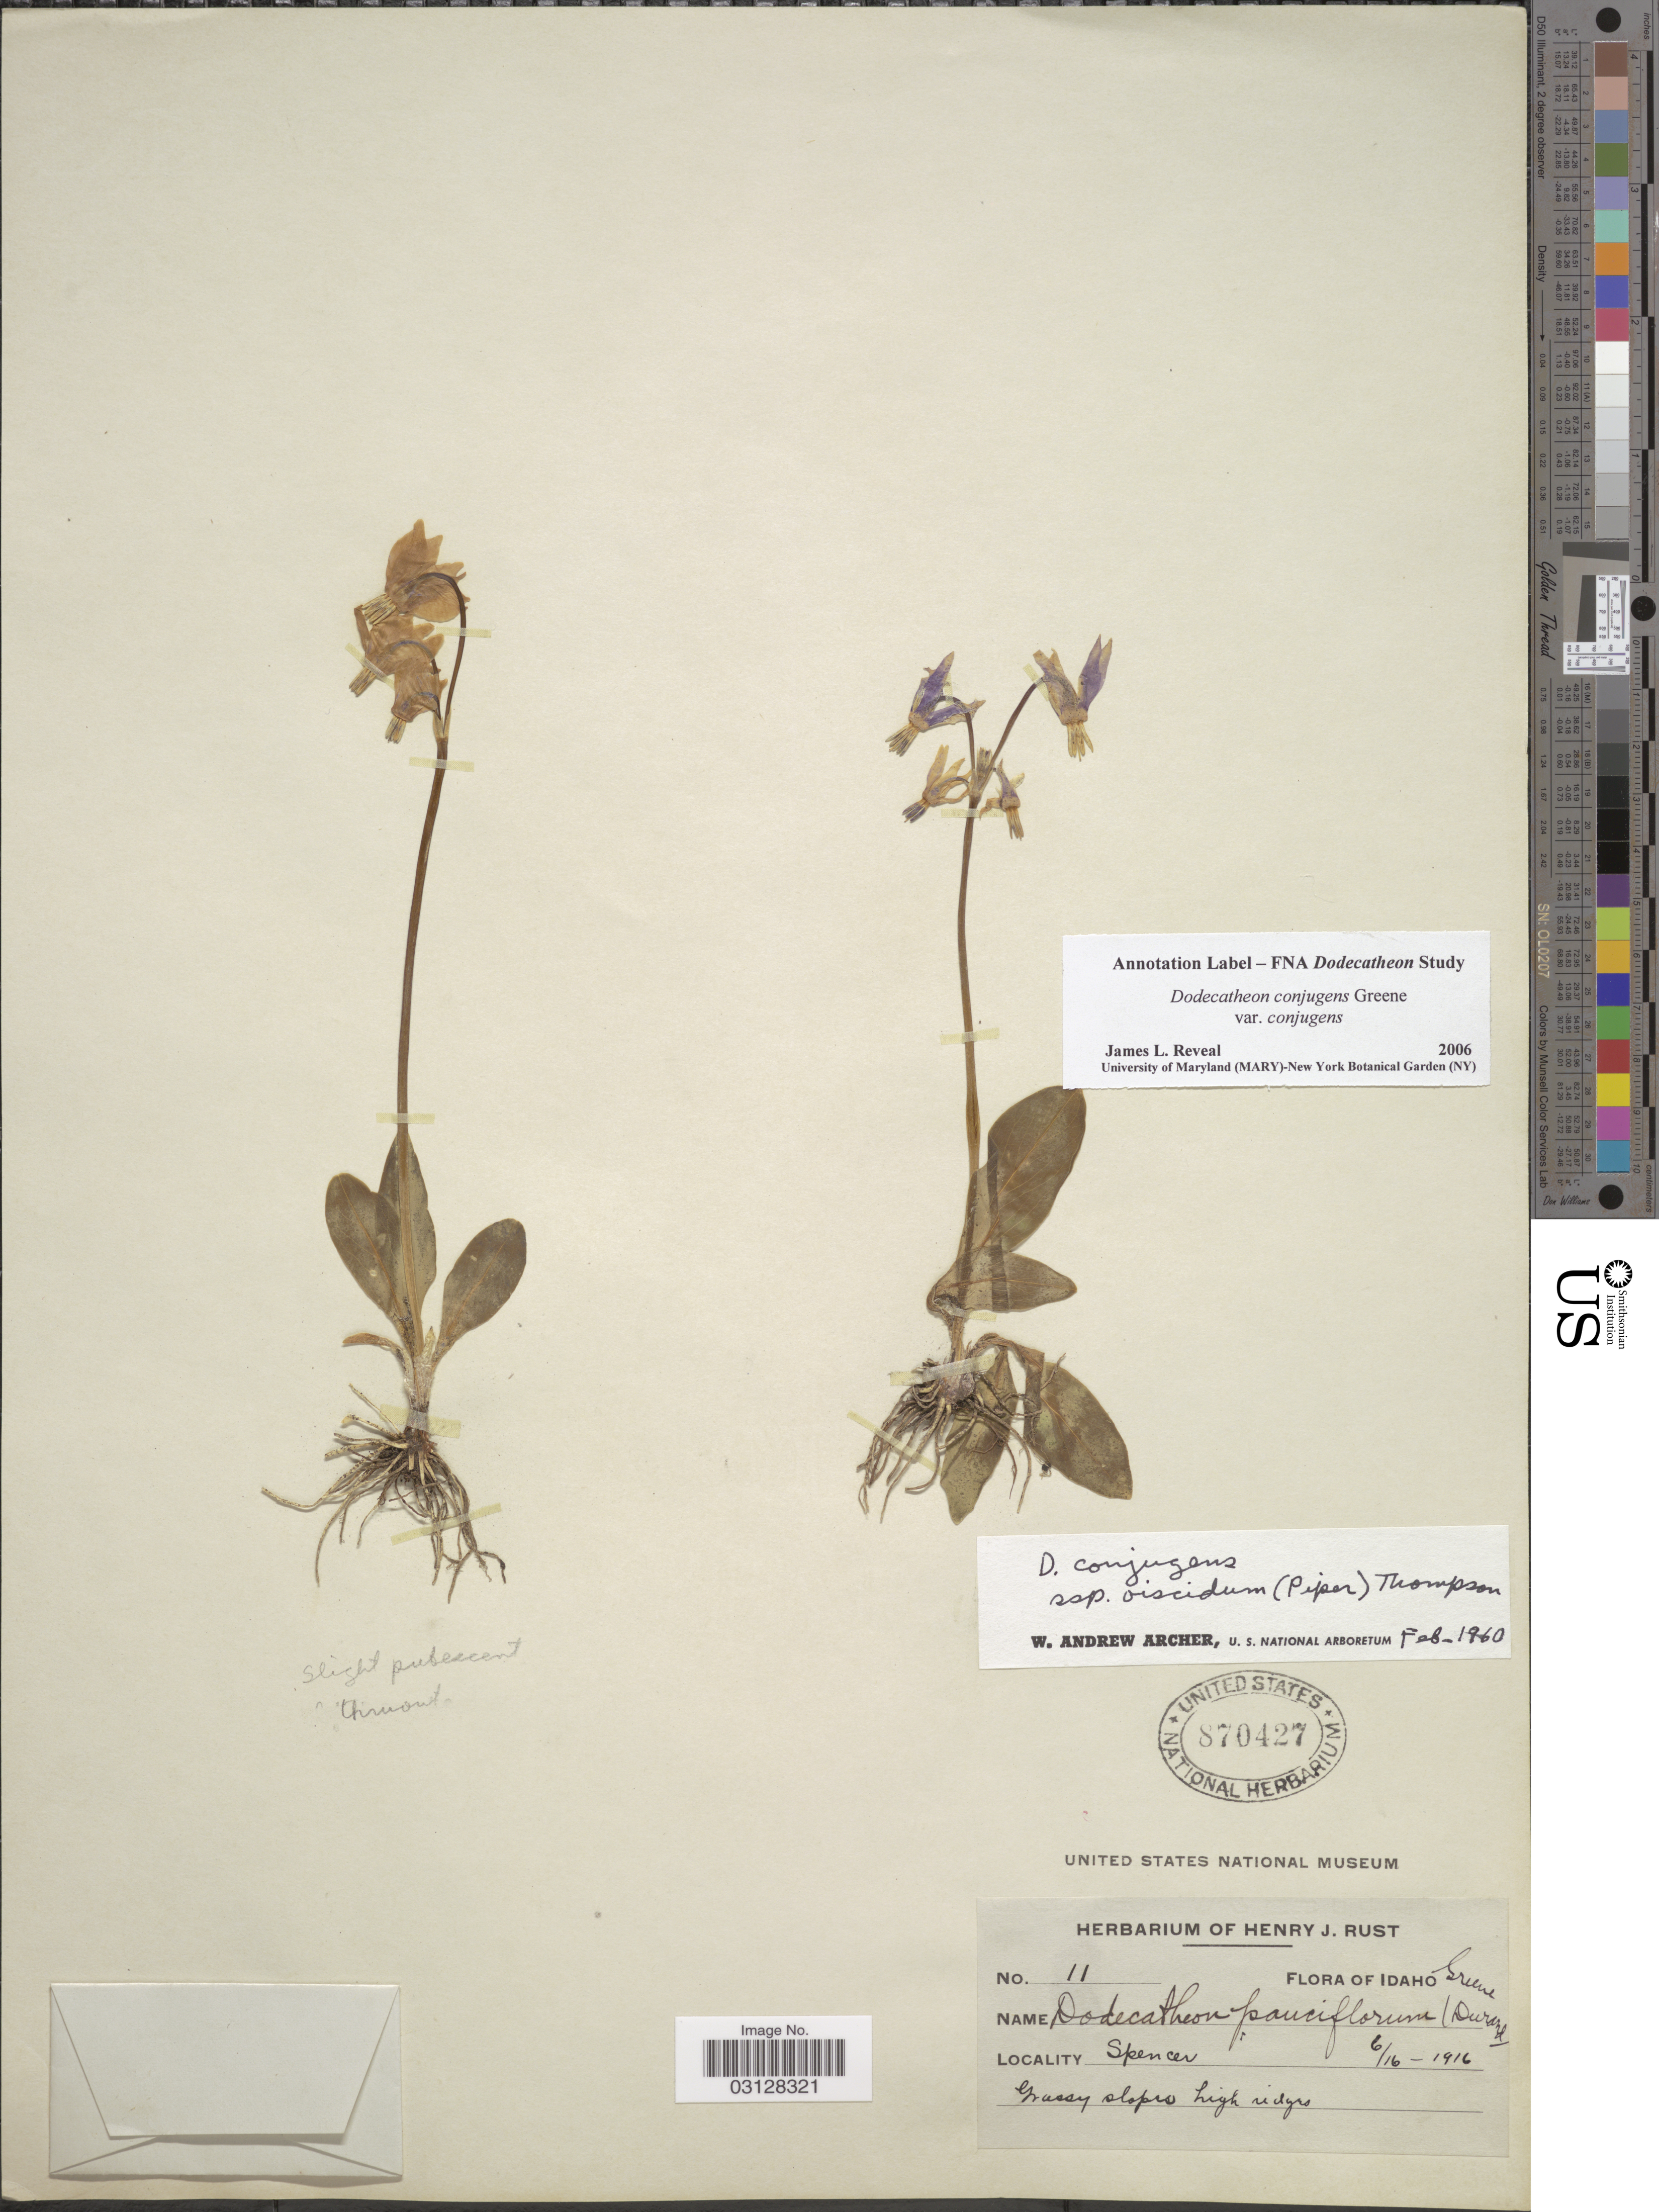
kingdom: Plantae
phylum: Tracheophyta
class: Magnoliopsida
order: Ericales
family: Primulaceae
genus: Dodecatheon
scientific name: Dodecatheon conjugens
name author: Greene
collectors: ex herb. Henry J. Rust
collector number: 11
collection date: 1916-06-16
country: United States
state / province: Idaho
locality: Spencer.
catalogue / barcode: US 870427